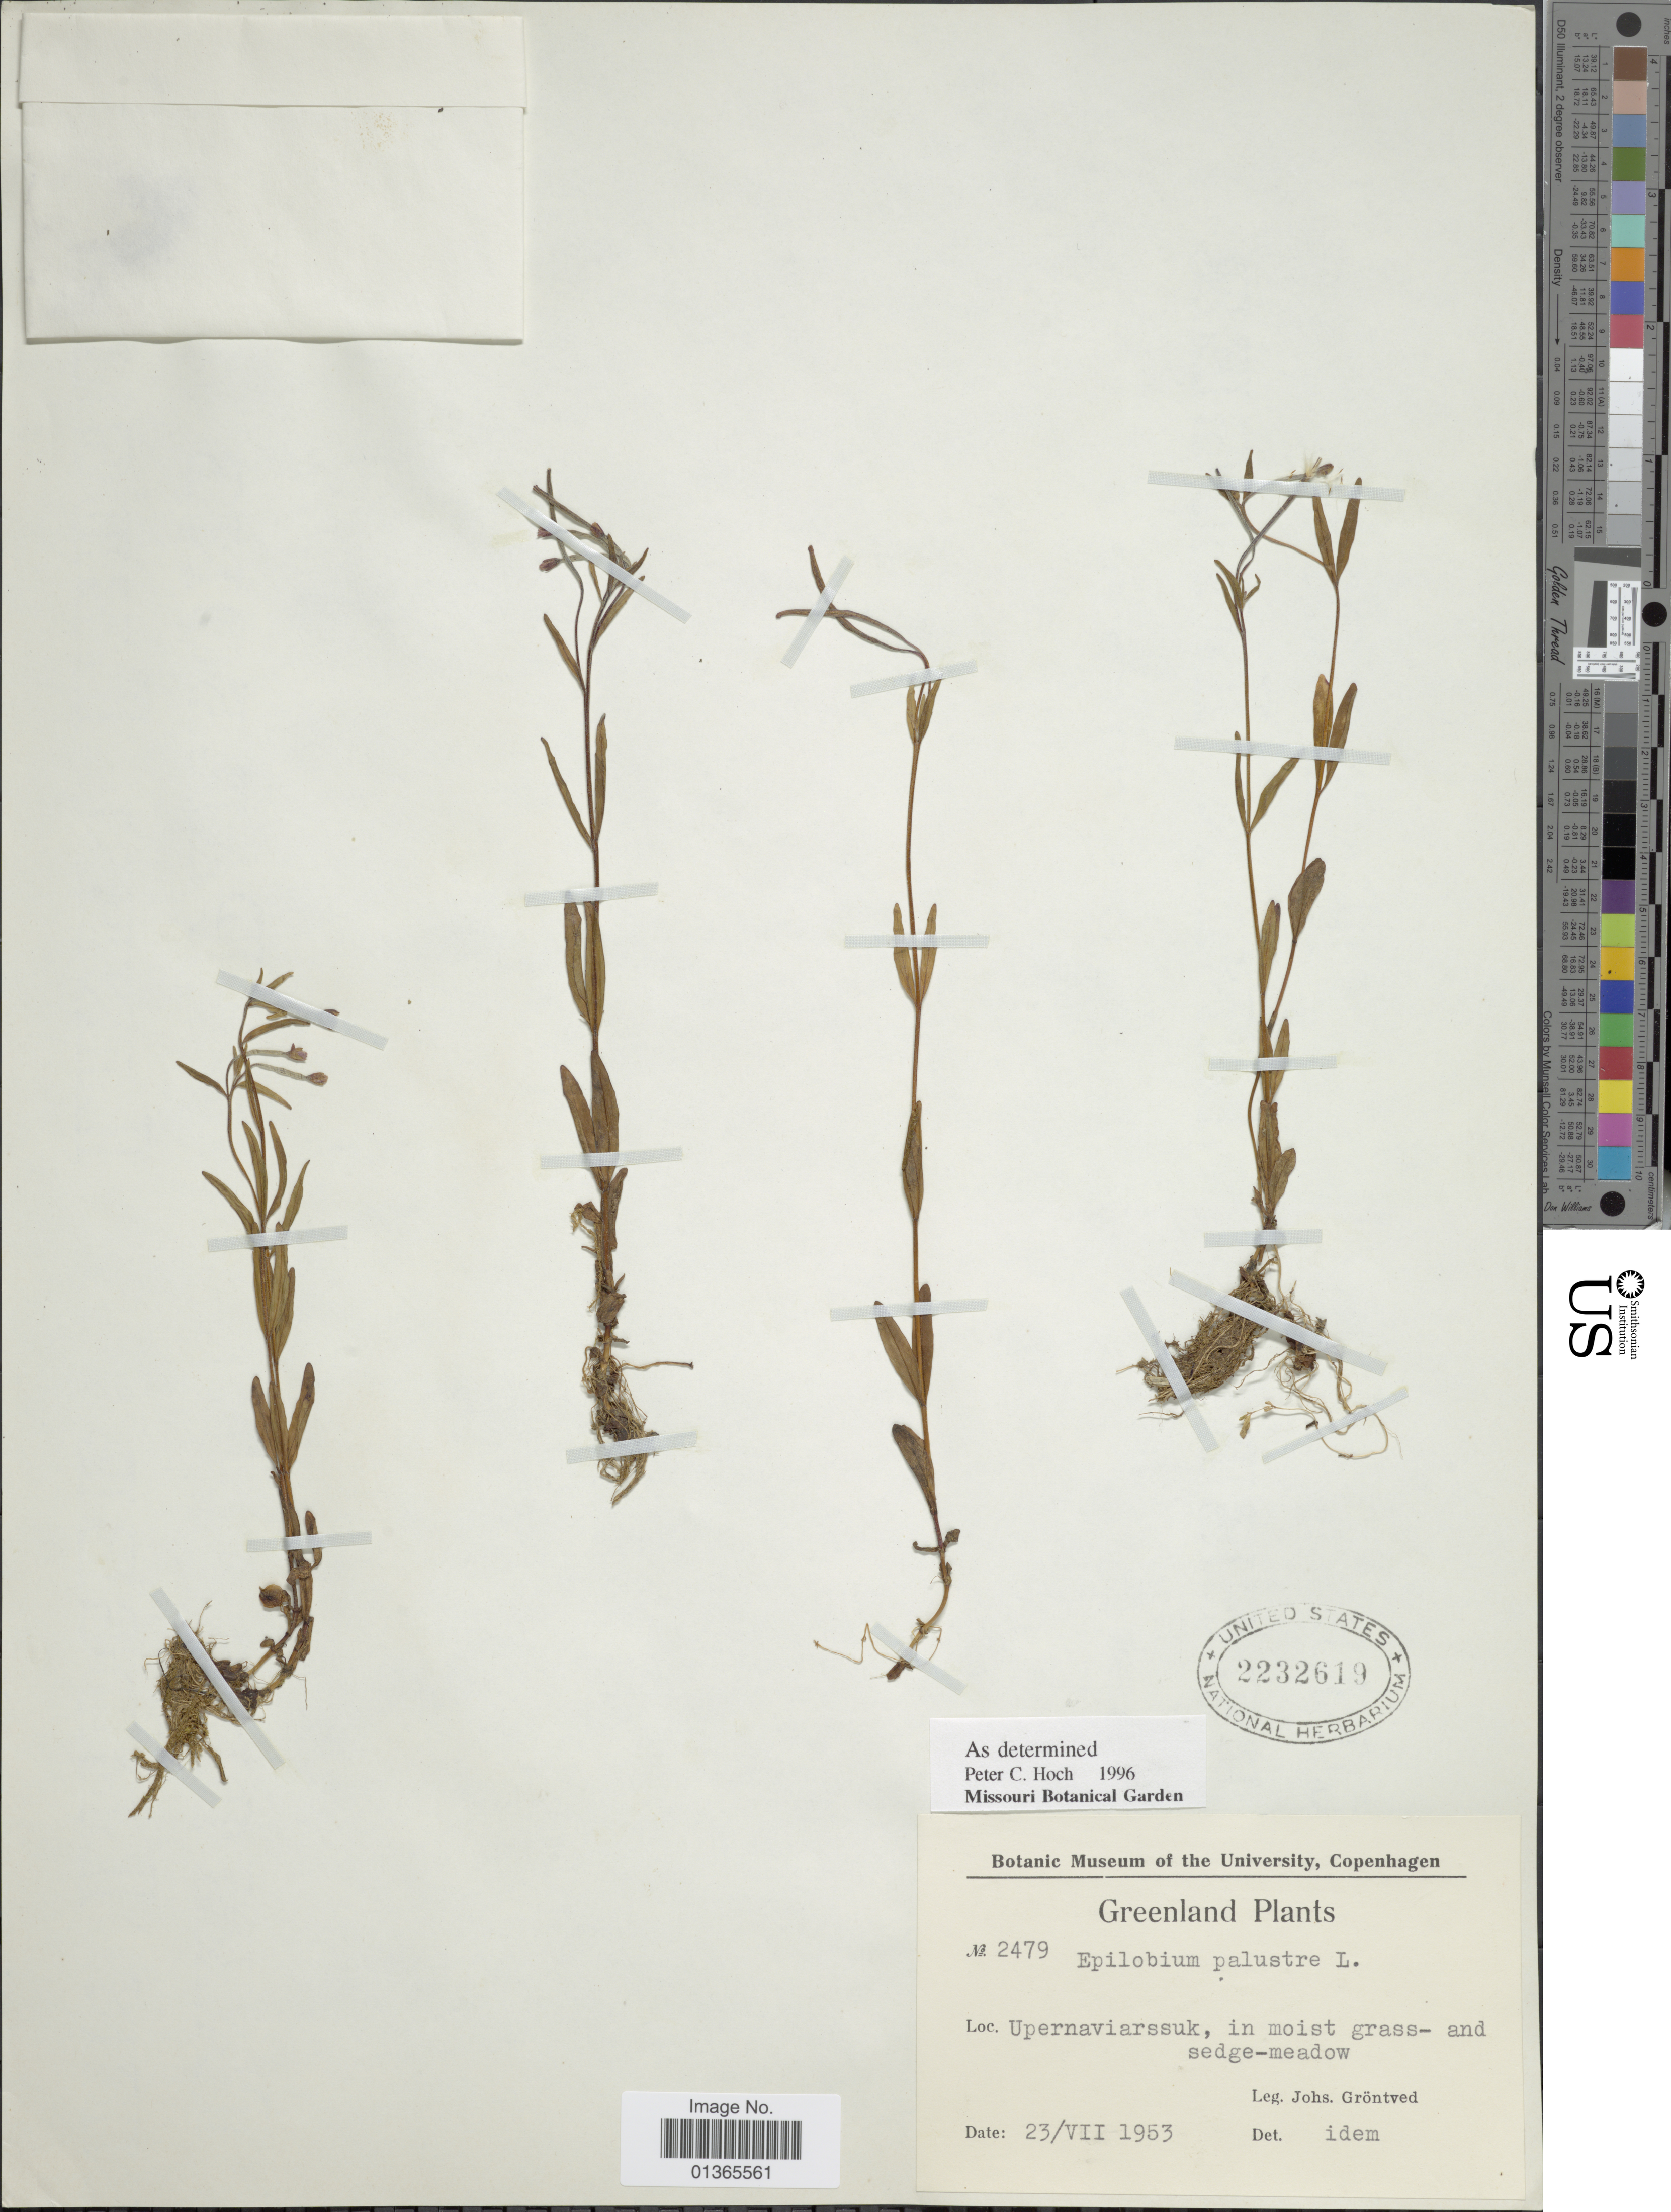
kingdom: Plantae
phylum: Tracheophyta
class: Magnoliopsida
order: Myrtales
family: Onagraceae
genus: Epilobium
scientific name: Epilobium palustre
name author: L.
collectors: J. Grøntved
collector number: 2479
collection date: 1953-07-23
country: Greenland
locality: Upernaviarssuk.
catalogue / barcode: US 2232619